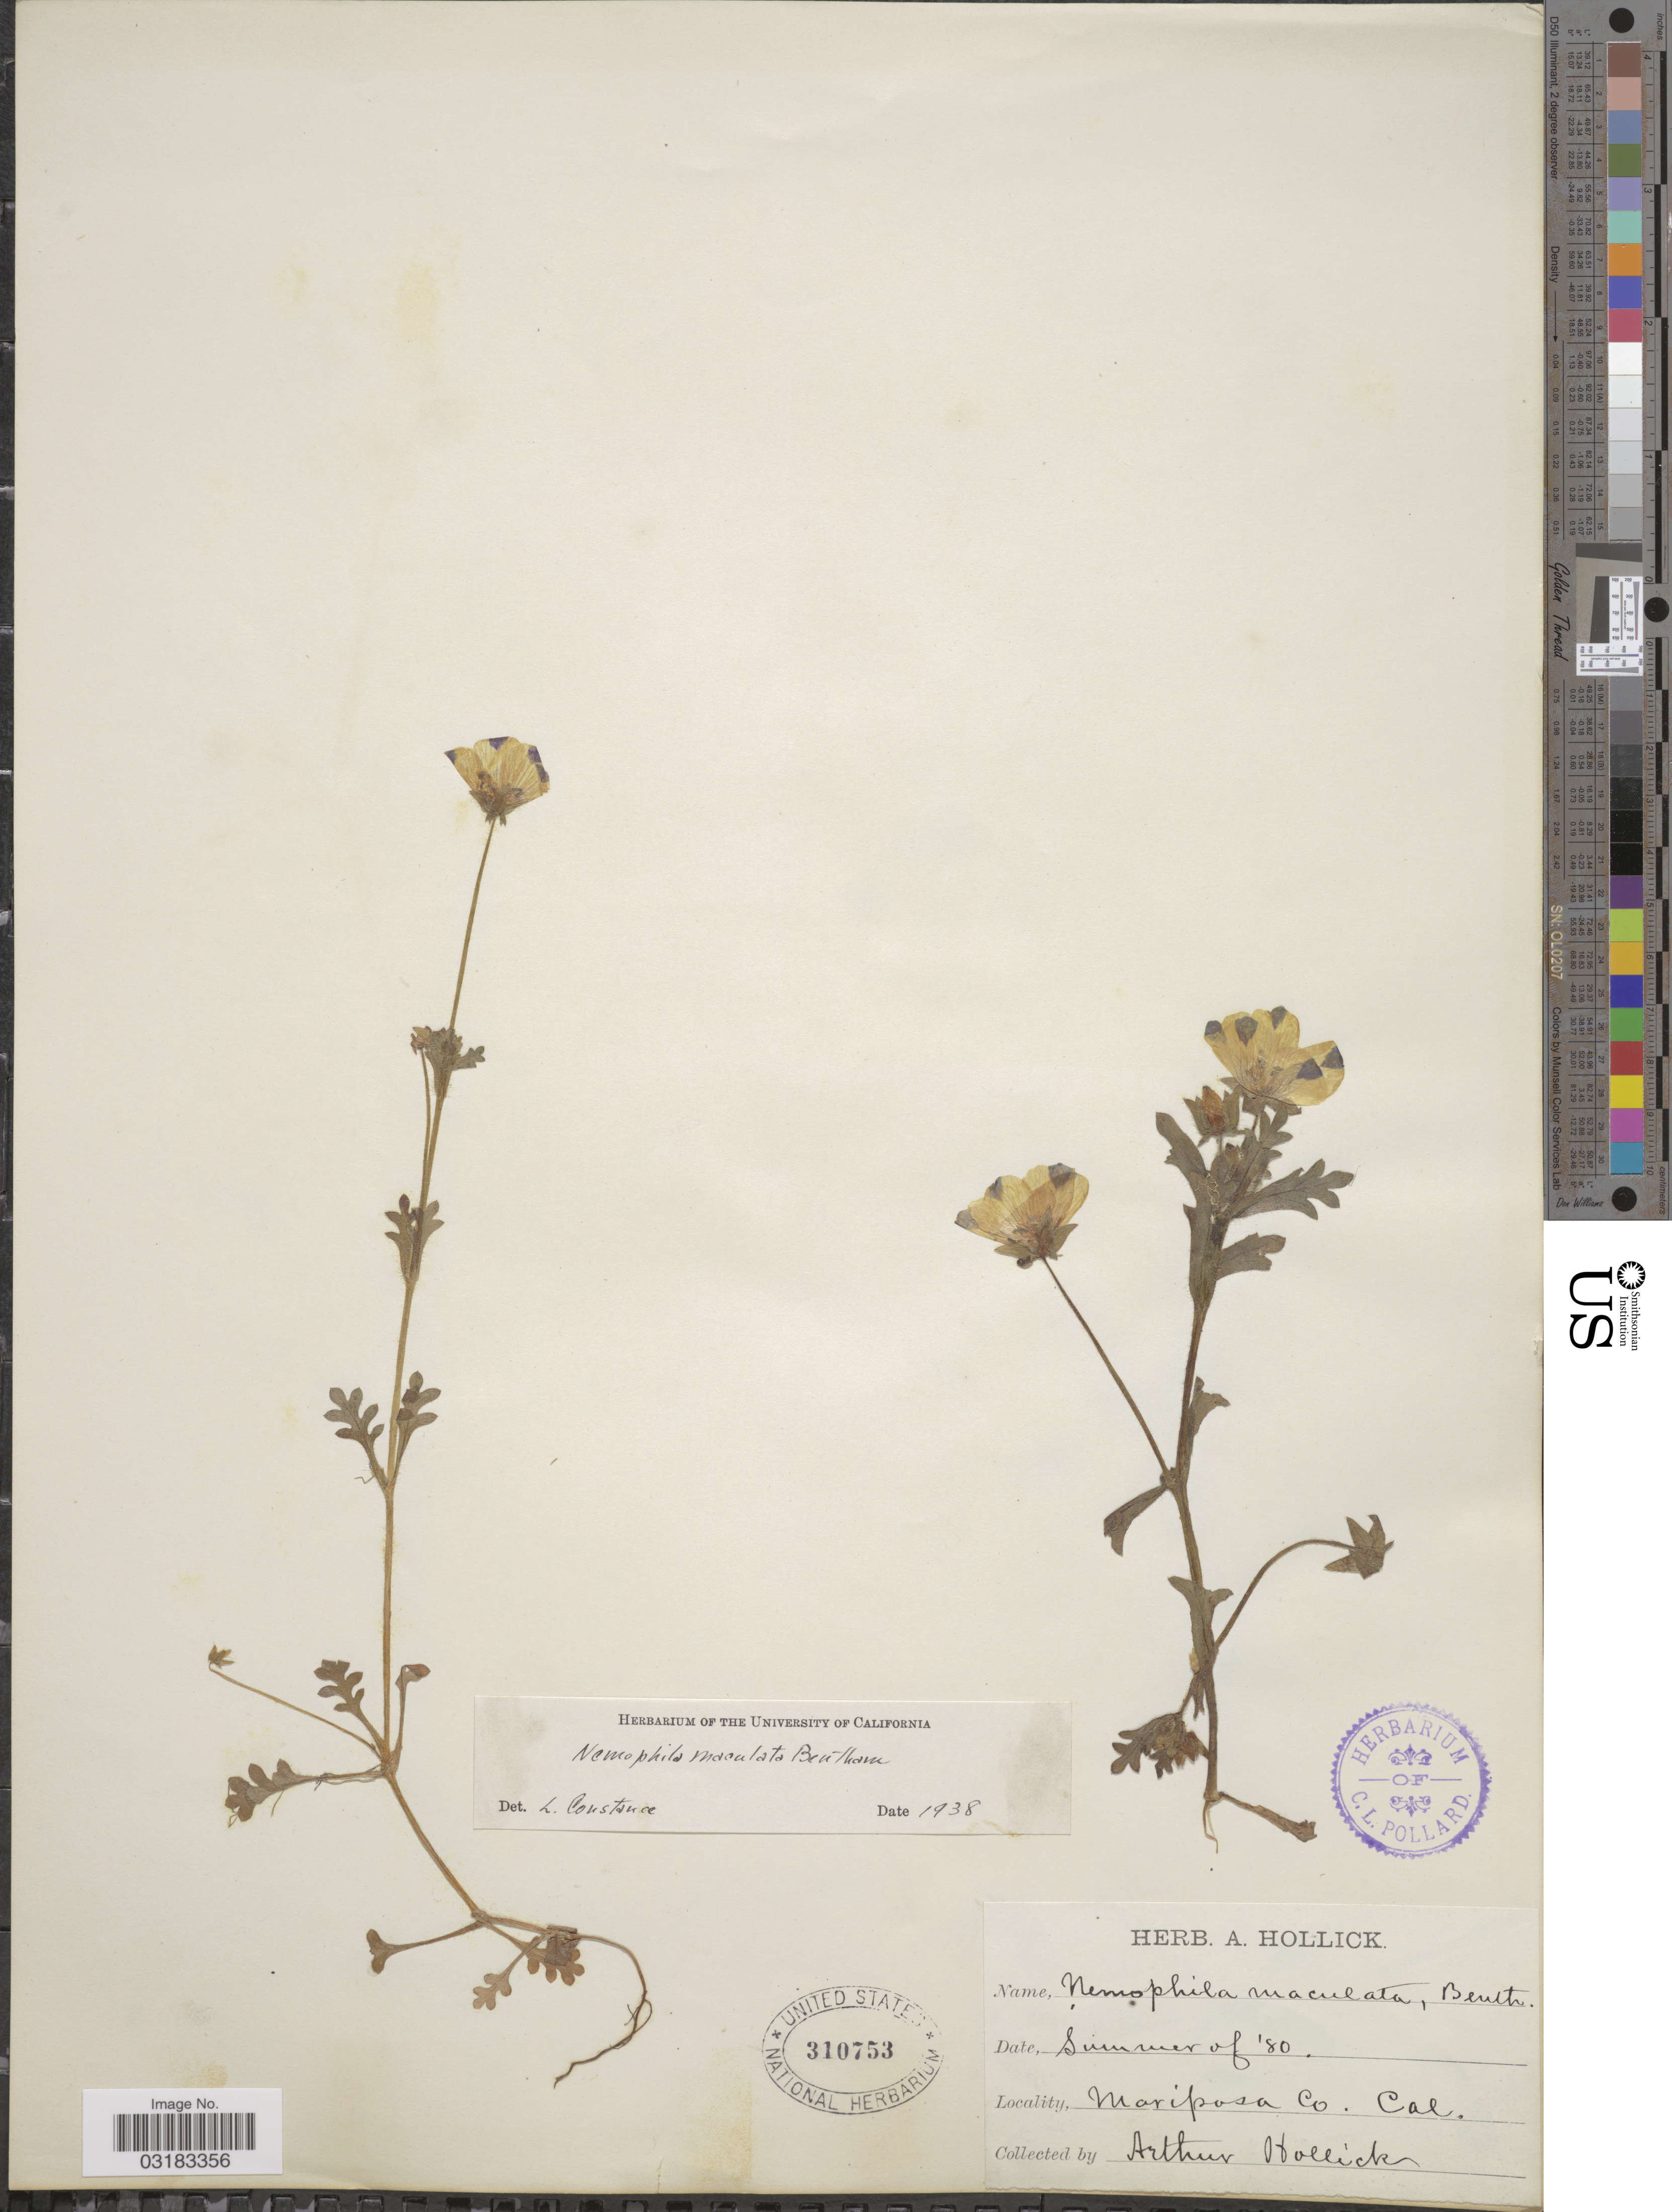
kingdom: Plantae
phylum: Tracheophyta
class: Magnoliopsida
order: Boraginales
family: Hydrophyllaceae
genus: Nemophila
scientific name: Nemophila maculata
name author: Benth. ex Lindl.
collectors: A. Hollick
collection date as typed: summer of '80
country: United States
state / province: California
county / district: Mariposa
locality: Mariposa Co.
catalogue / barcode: US 310753